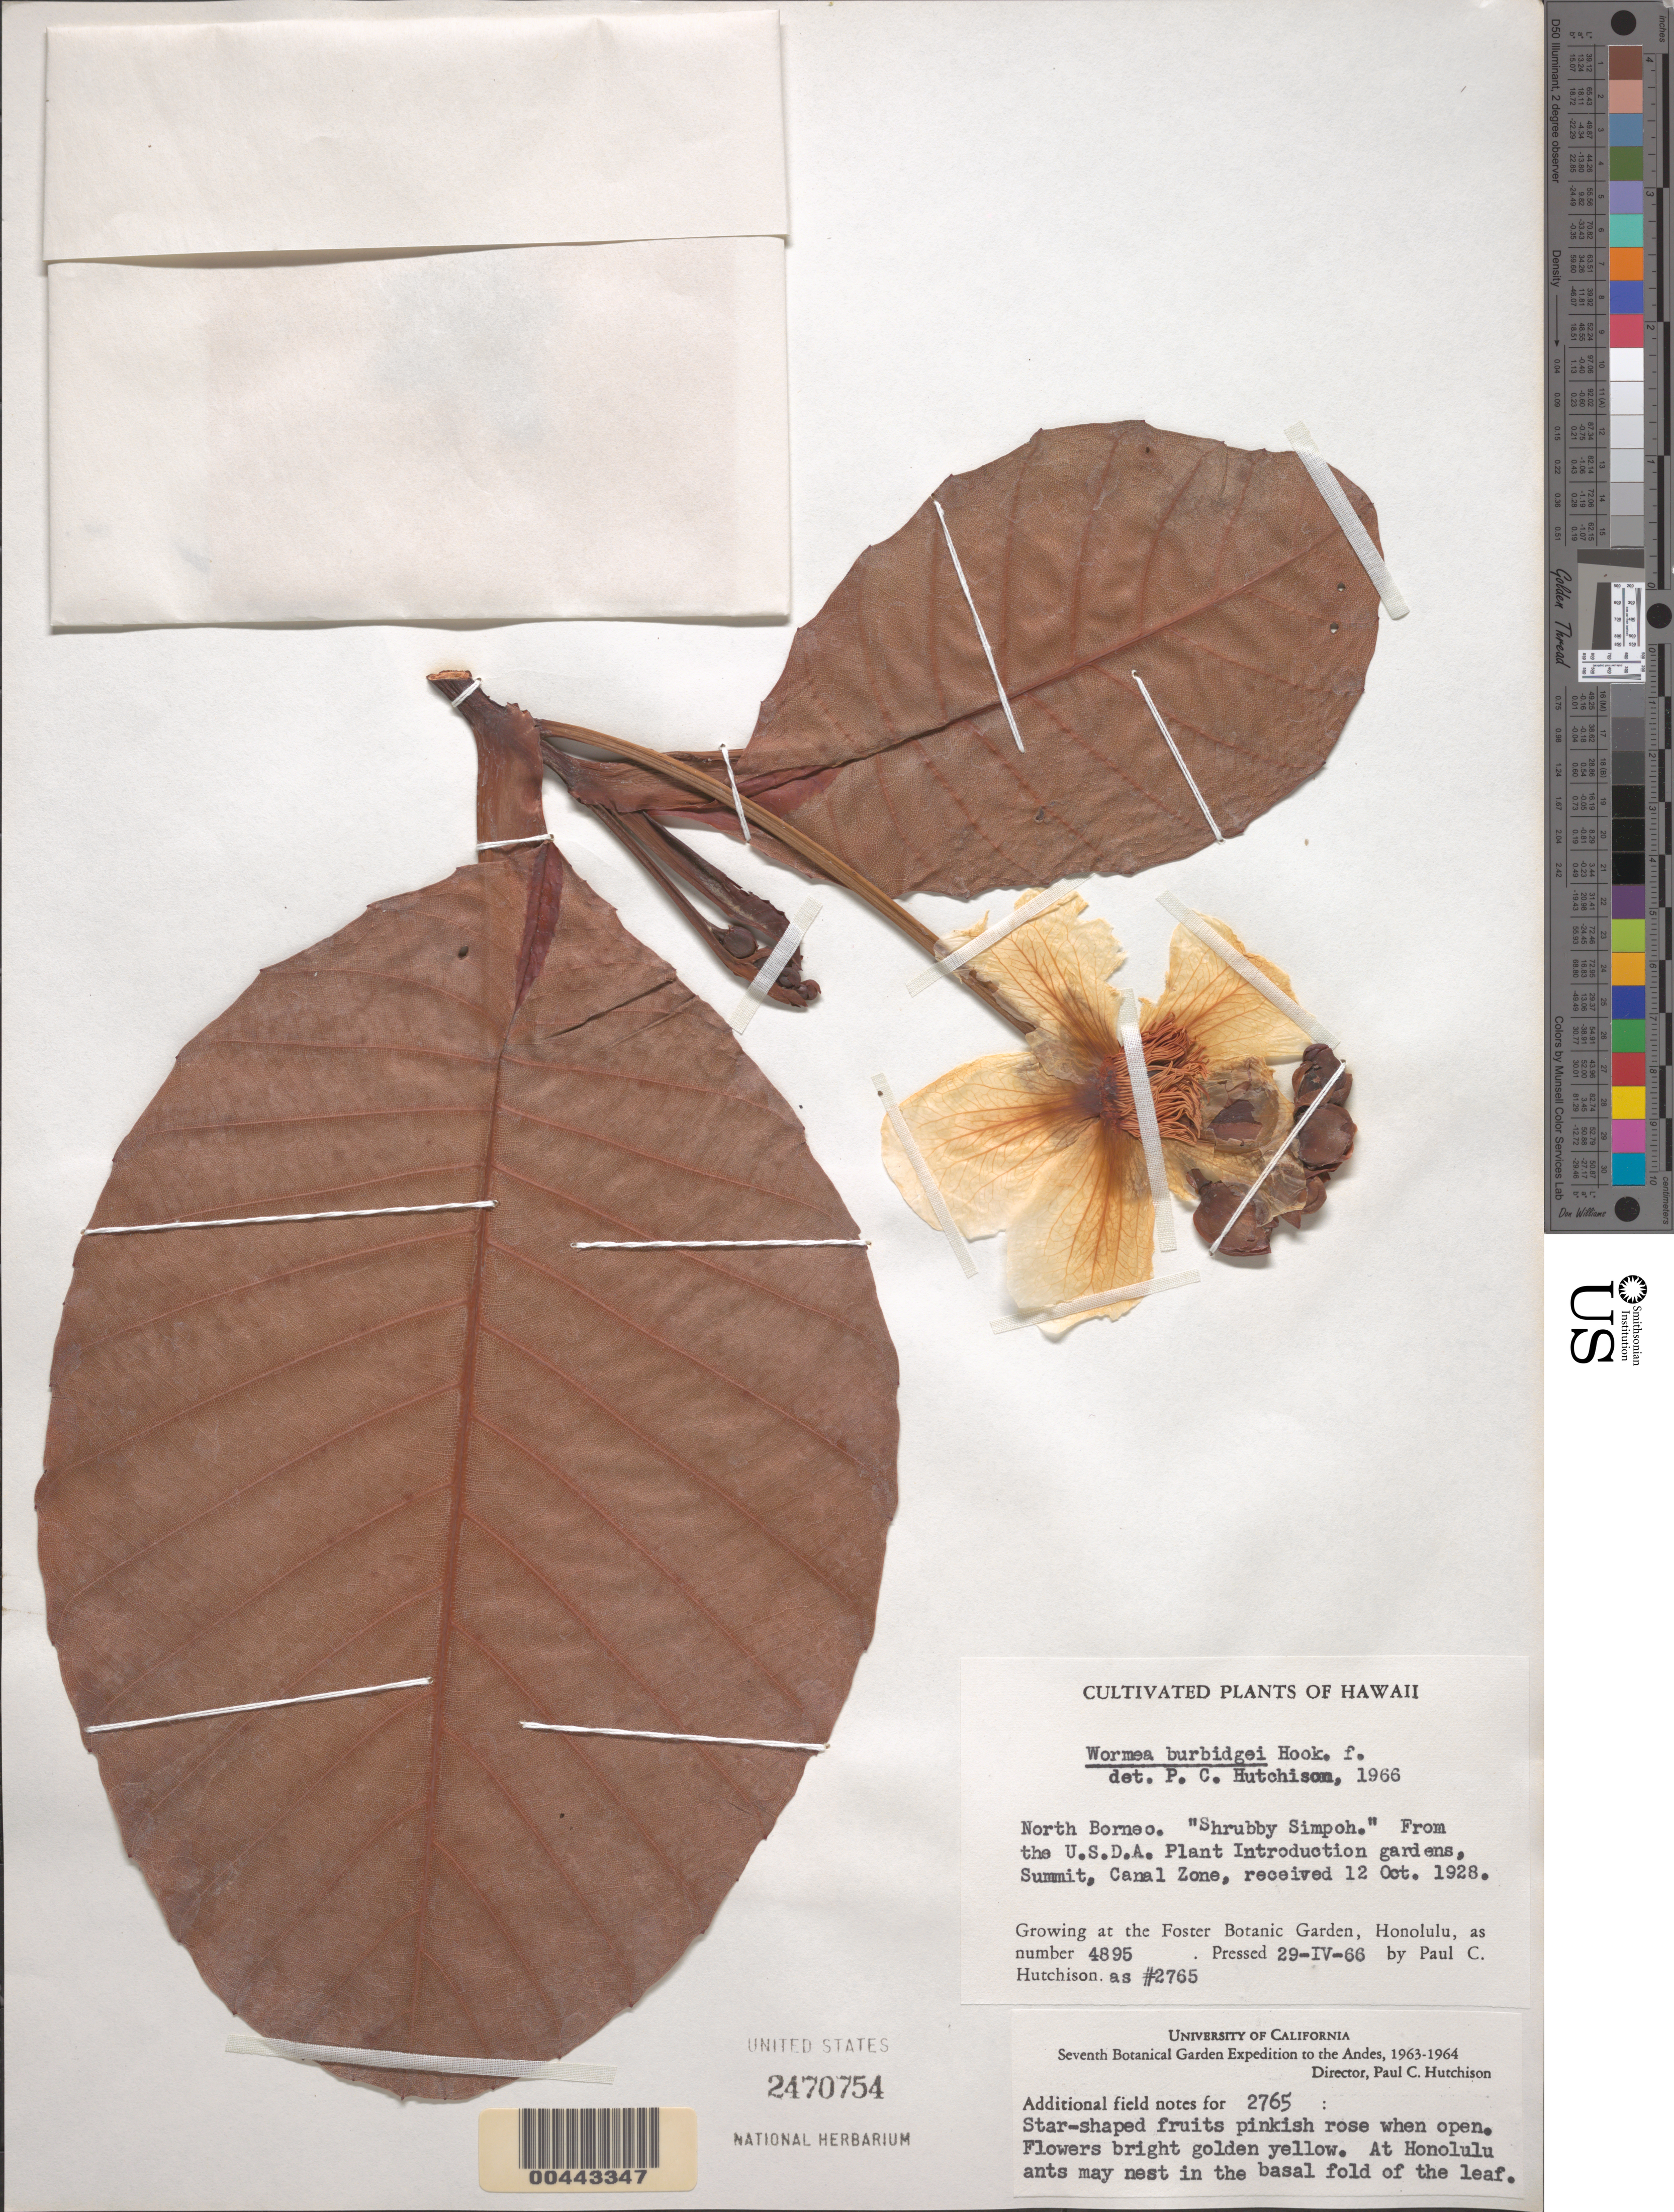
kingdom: Plantae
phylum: Tracheophyta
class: Magnoliopsida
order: Dilleniales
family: Dilleniaceae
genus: Dillenia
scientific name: Dillenia burbidgei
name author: Martelli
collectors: P. C. Hutchison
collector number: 2765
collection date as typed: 29 Apr 1966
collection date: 1966-04-29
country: United States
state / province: Hawaii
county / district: Honolulu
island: Oahu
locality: Honolulu, Foster Botanic Garden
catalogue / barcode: US 2470754